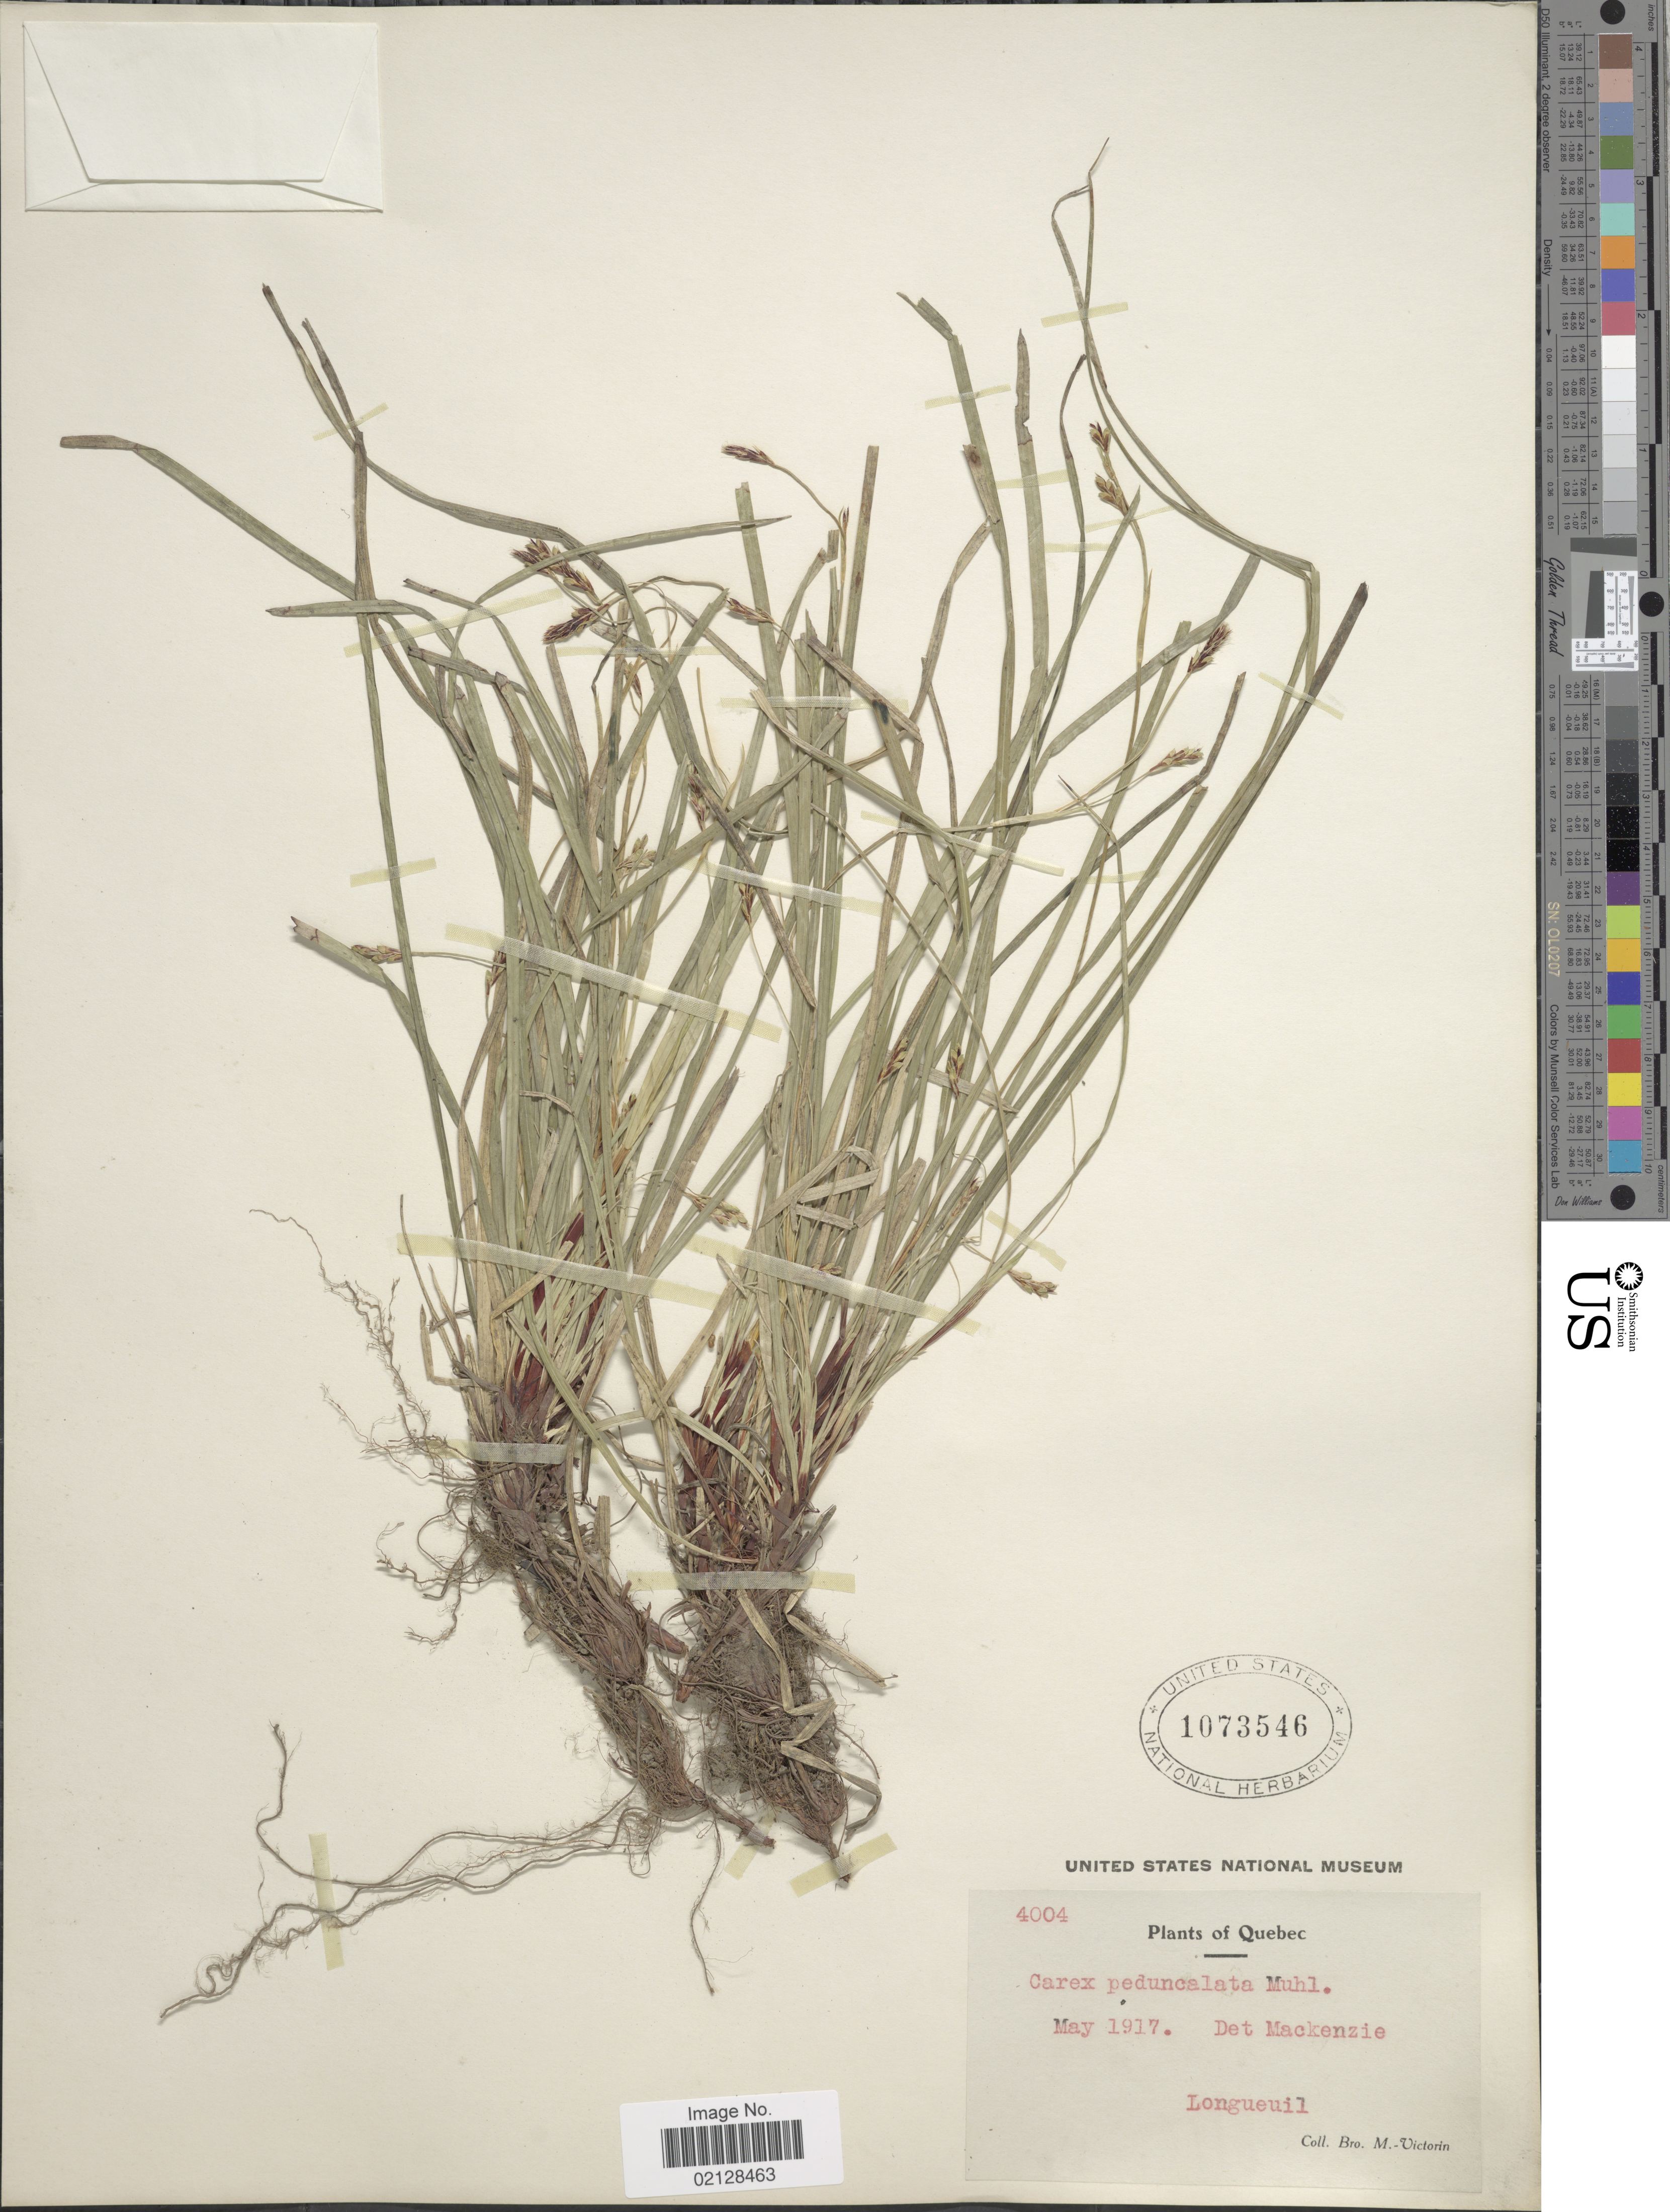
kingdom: Plantae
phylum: Tracheophyta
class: Liliopsida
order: Poales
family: Cyperaceae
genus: Carex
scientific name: Carex pedunculata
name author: Muhl. ex Willd.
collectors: Fr. Marie-Victorin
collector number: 4004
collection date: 1917-05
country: Canada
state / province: Quebec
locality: Longueuil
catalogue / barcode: US 1073546